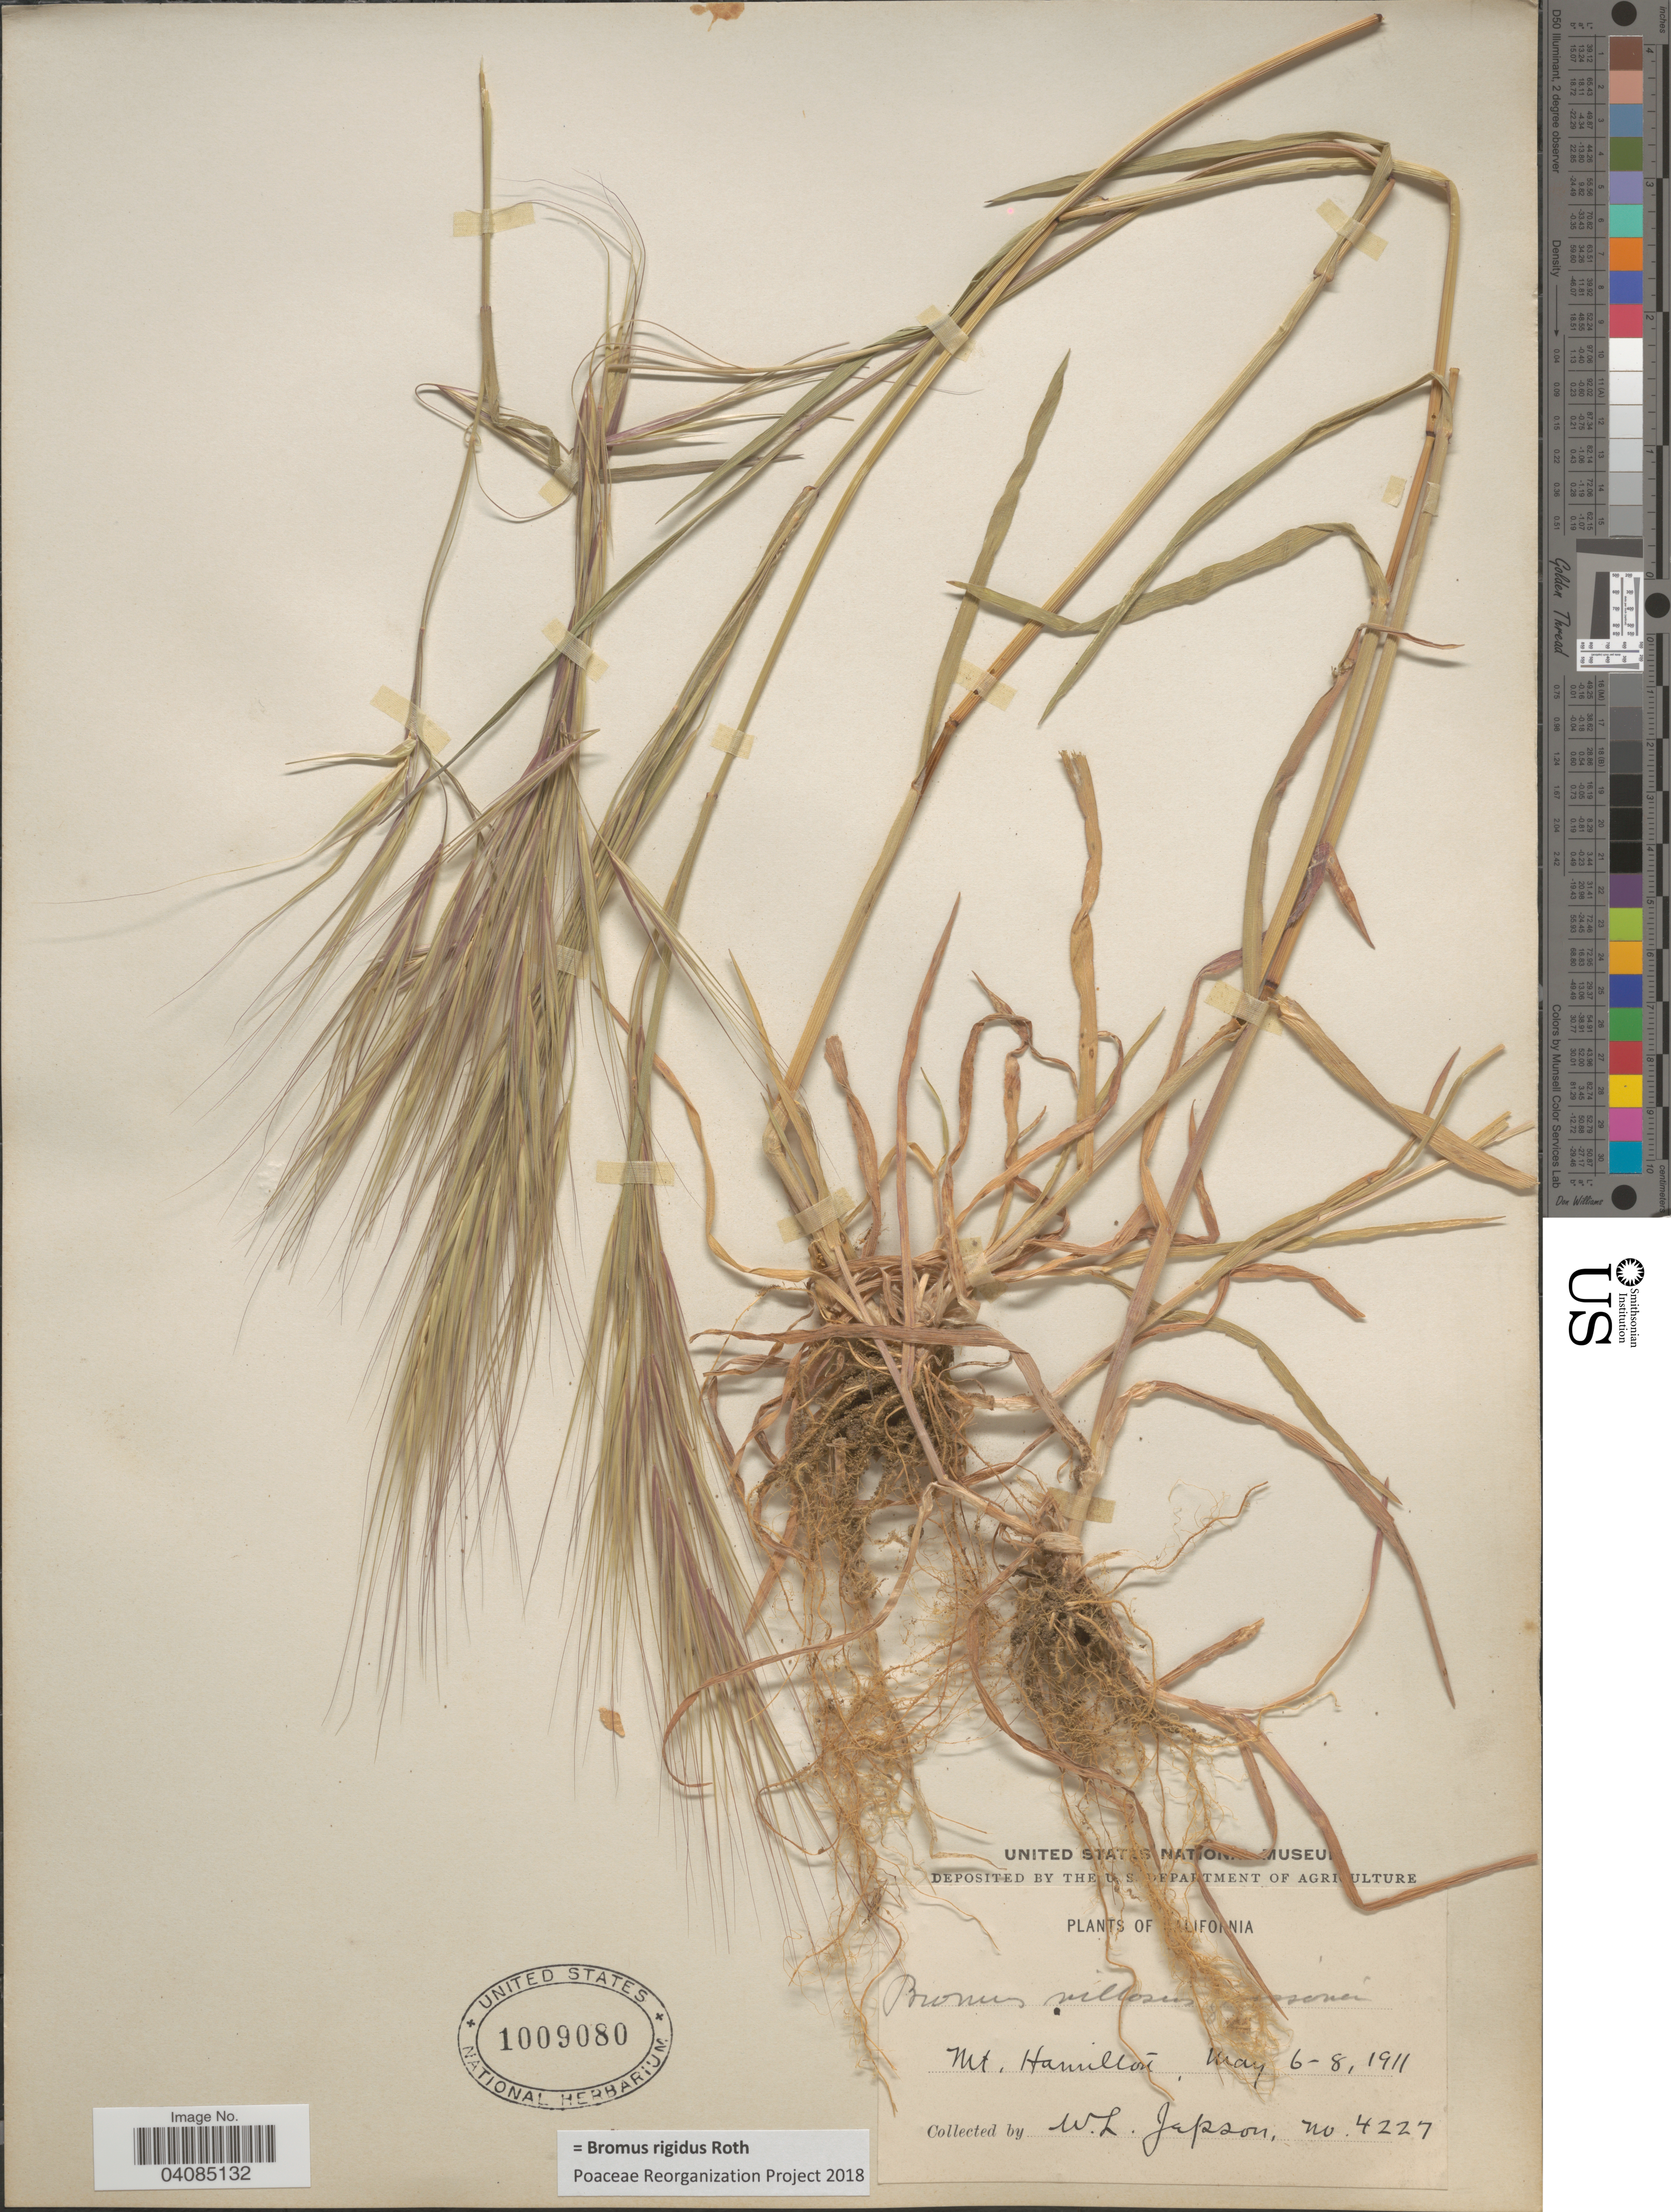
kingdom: Plantae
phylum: Tracheophyta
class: Liliopsida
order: Poales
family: Poaceae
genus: Bromus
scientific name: Bromus rigidus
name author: Roth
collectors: W. L. Jepson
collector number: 4227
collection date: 1911-05-06/1911-05-08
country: United States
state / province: California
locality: Mt. Hamilton.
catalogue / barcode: US 1009080